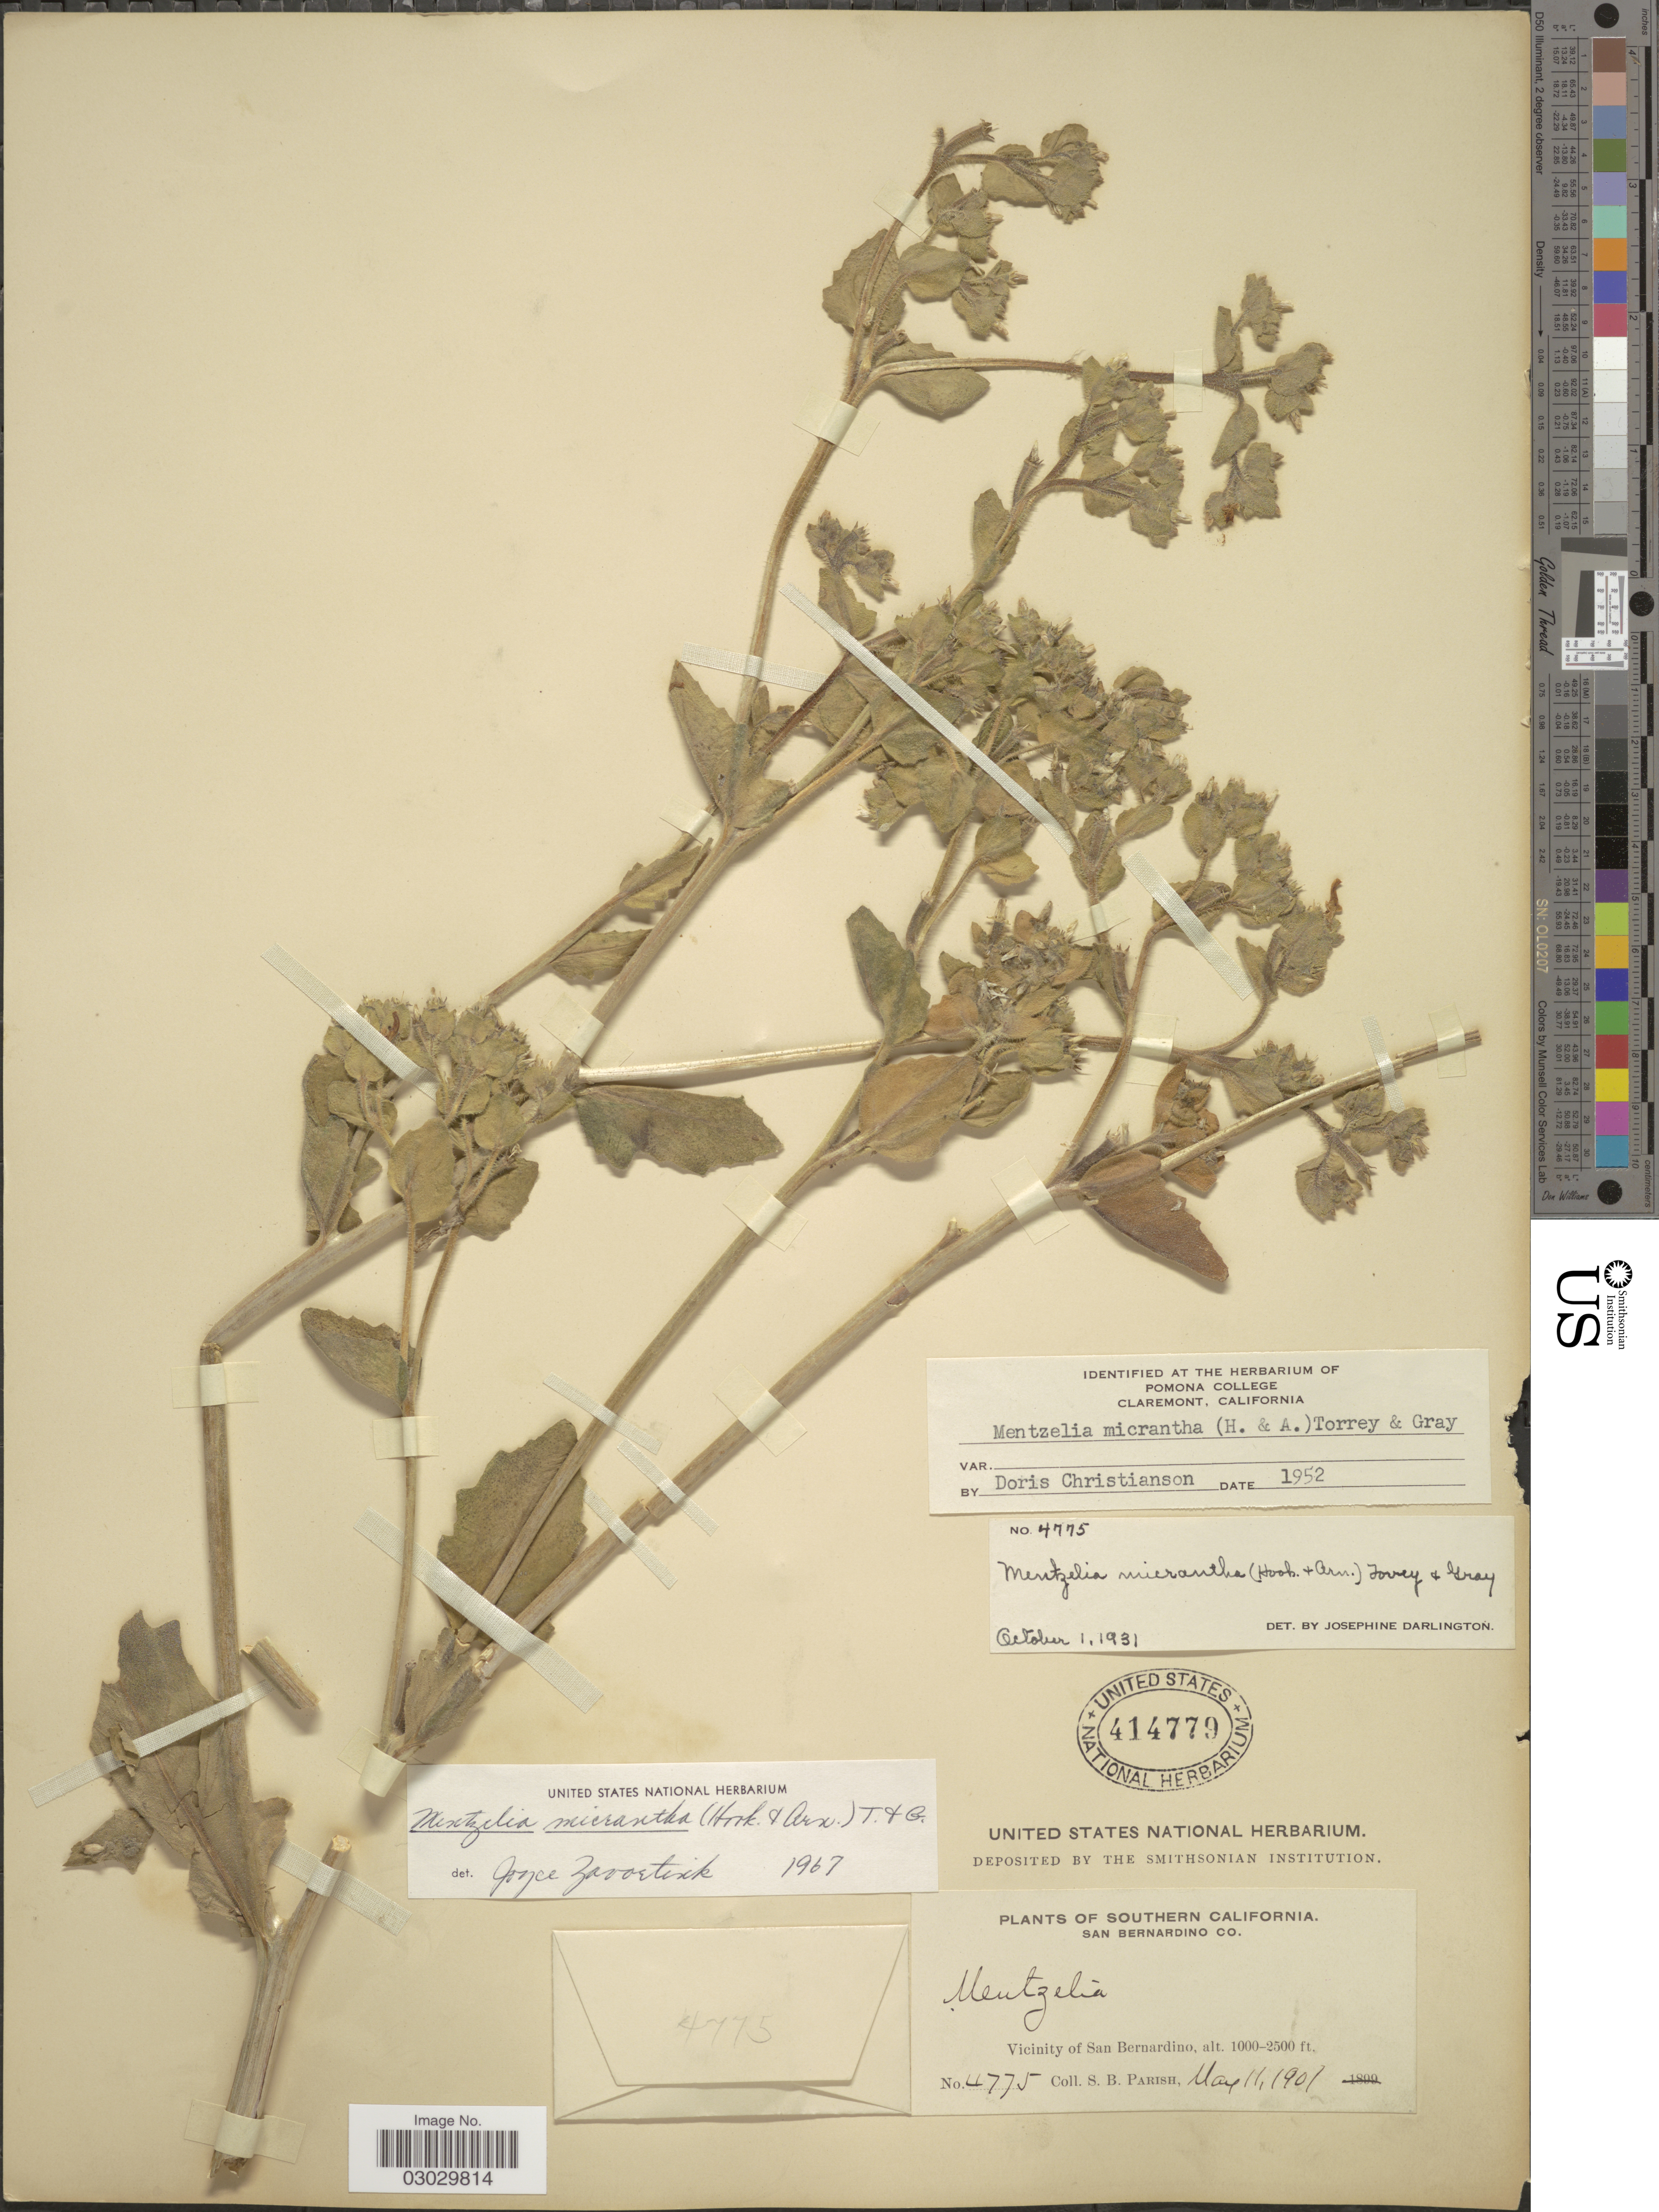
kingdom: Plantae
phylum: Tracheophyta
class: Magnoliopsida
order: Cornales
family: Loasaceae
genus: Mentzelia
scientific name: Mentzelia micrantha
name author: (Hook.) Torr. & A. Gray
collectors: S. B. Parish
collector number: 4775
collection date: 1901-05-11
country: United States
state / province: California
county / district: San Bernardino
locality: Southern California. San Bernardino Co. Vicinity of San Bernardino.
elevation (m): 305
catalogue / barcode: US 414779